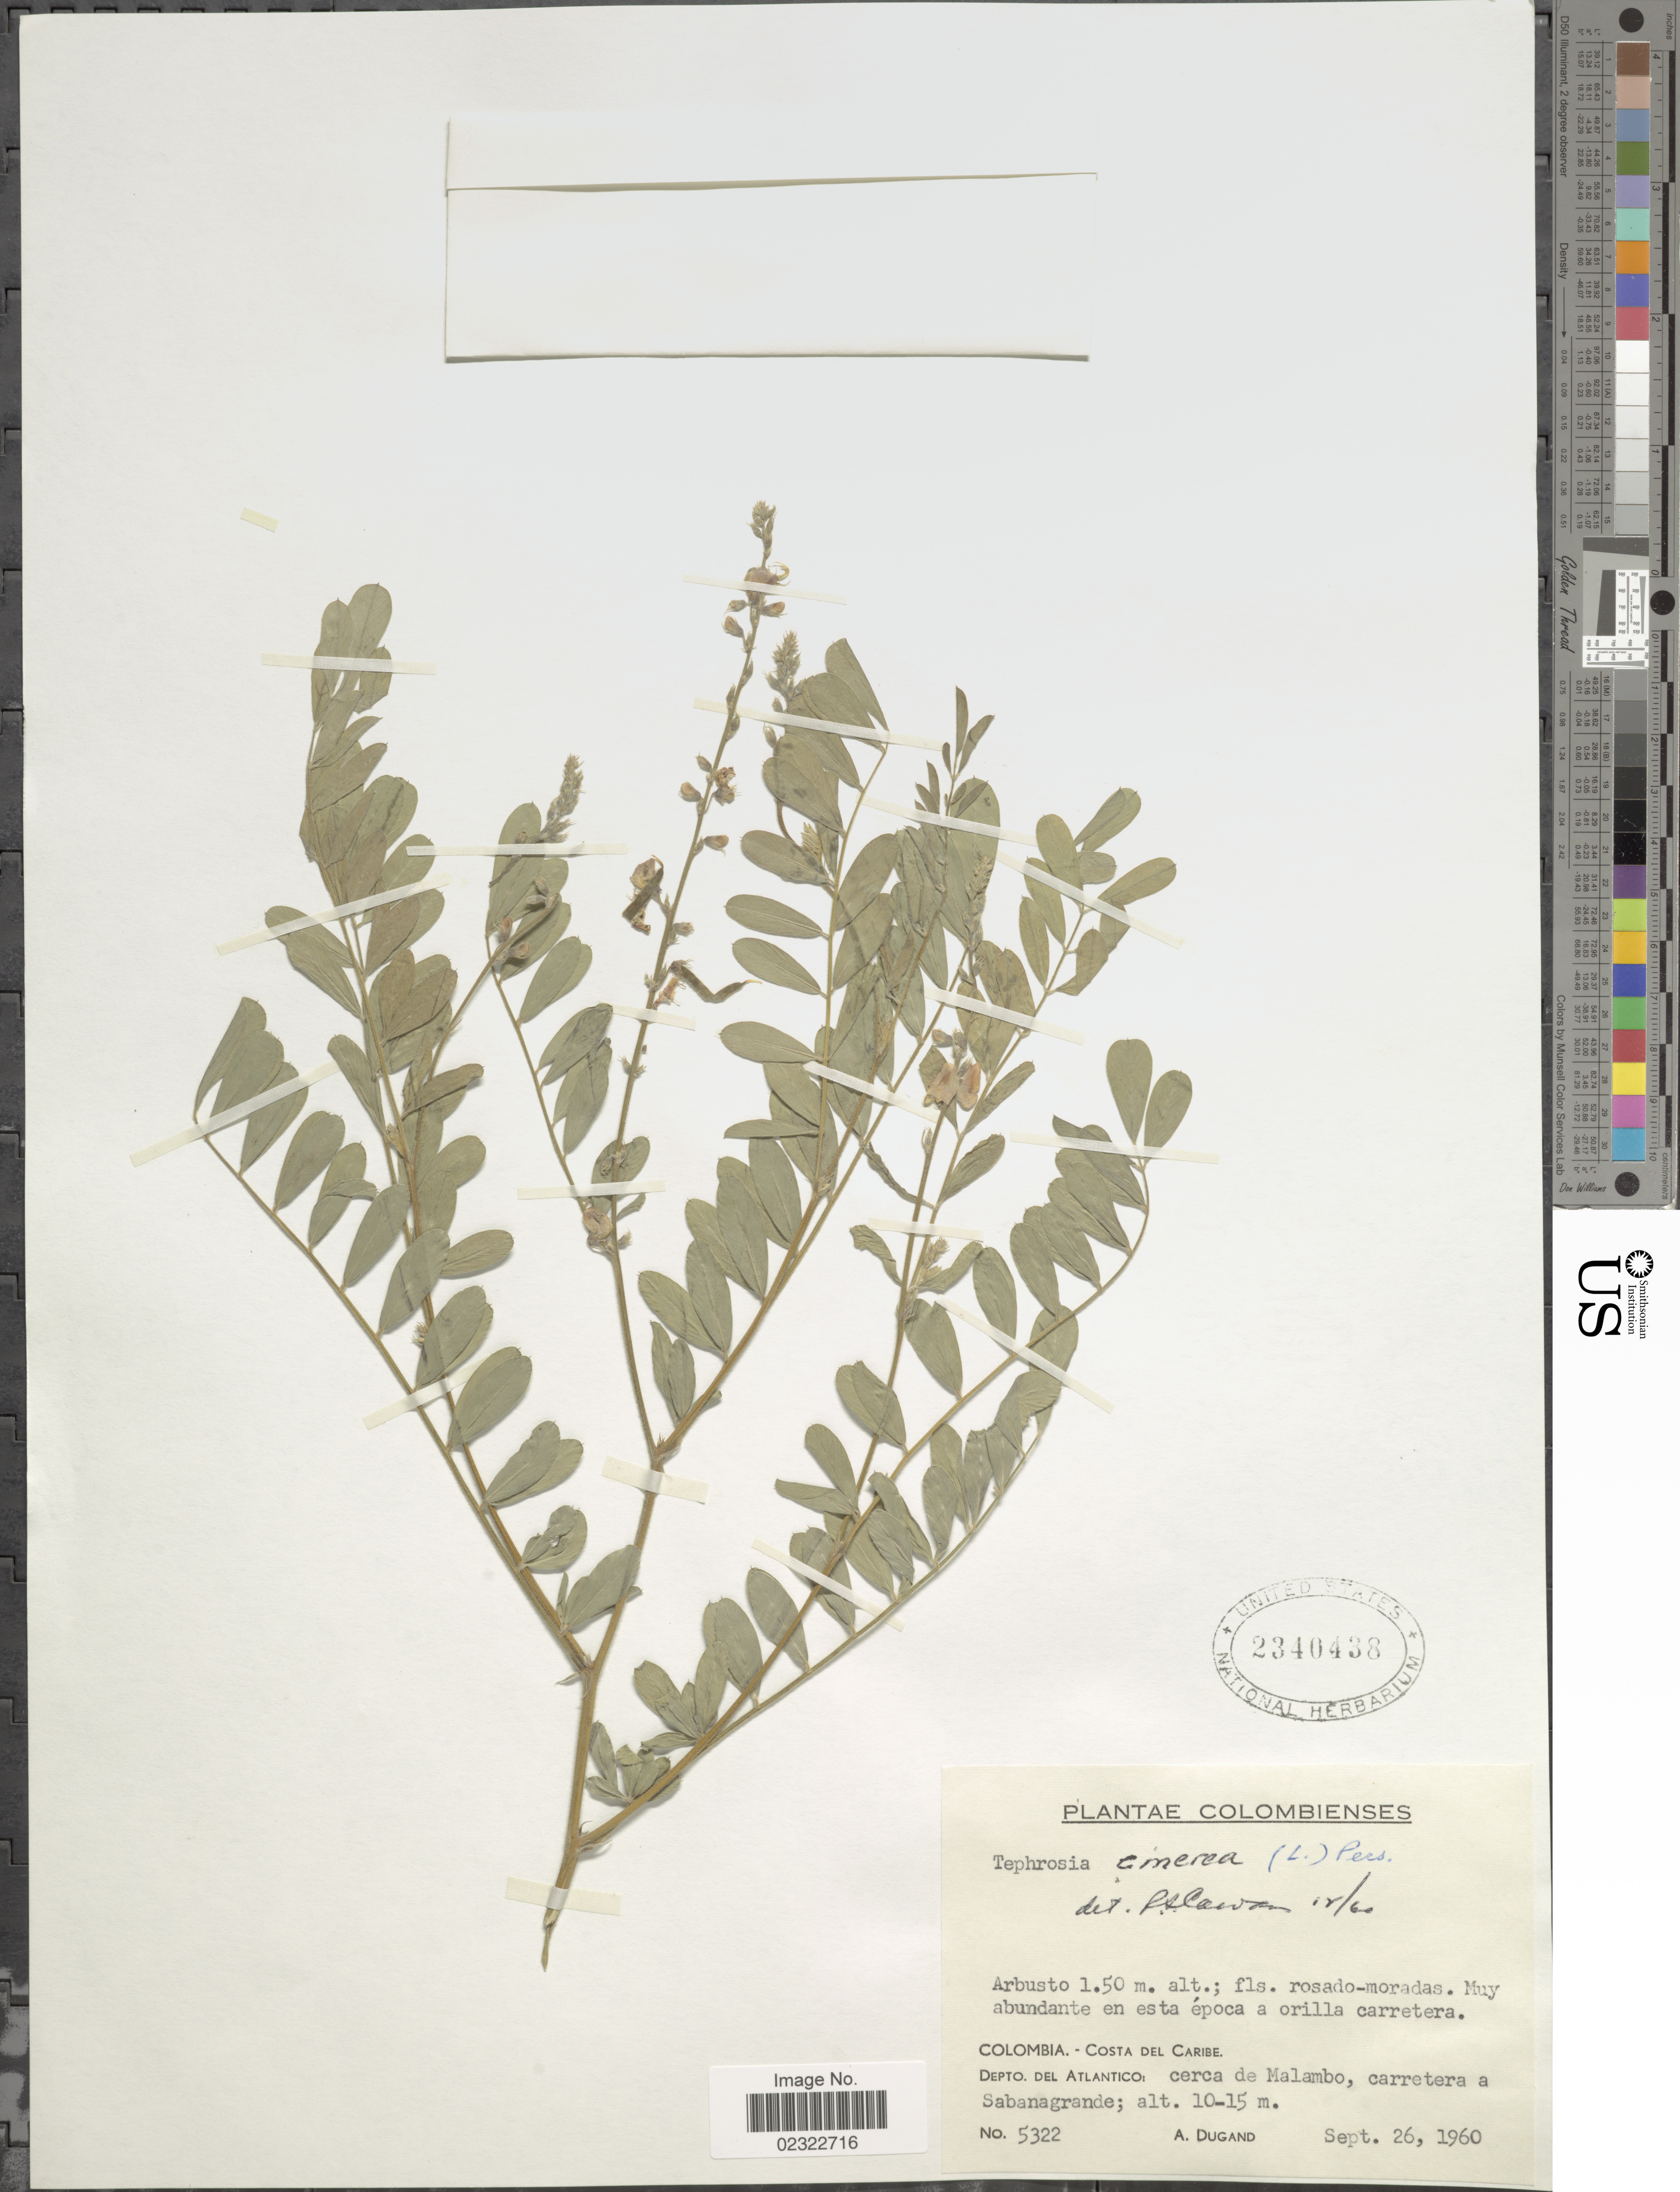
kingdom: Plantae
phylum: Tracheophyta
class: Magnoliopsida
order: Fabales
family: Fabaceae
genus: Tephrosia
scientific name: Tephrosia cinerea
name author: (L.) Pers.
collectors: A. Dugand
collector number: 5322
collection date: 1960-09-26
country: Colombia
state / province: Atlántico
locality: Costa del Caribe. cerca de Malambo, carretera a Sabanagrande.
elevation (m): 10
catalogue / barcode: US 2340438